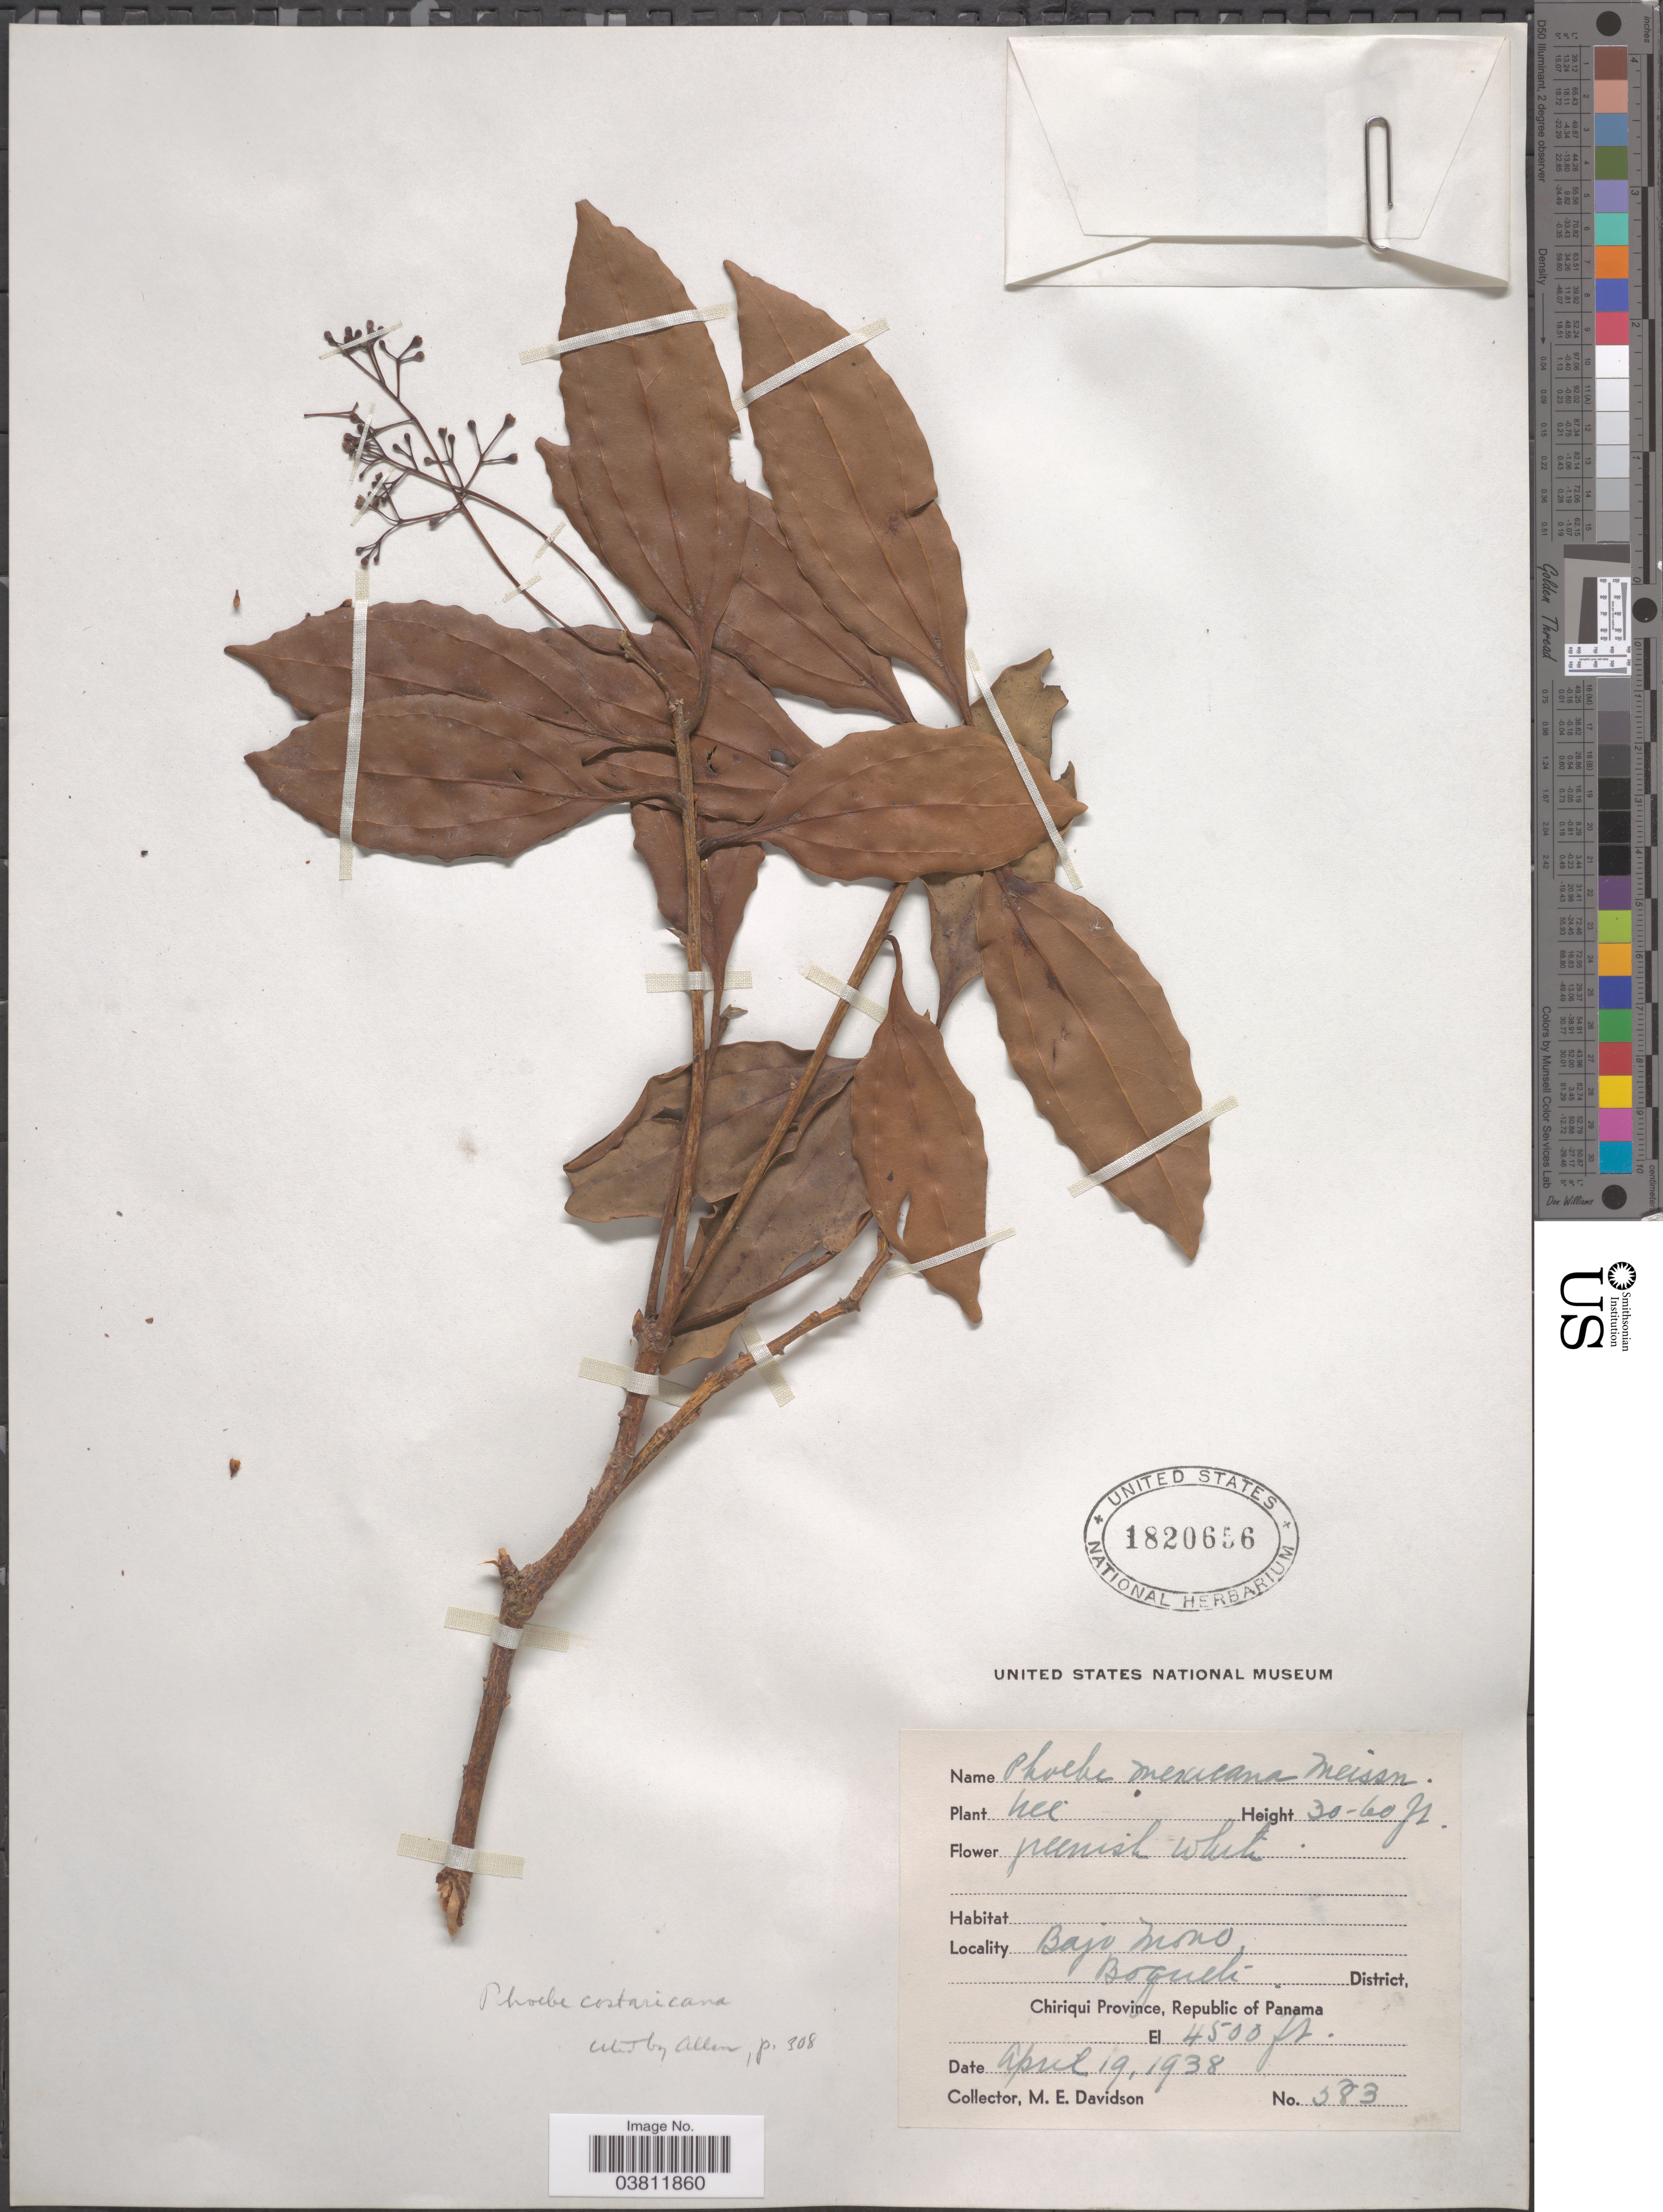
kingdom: Plantae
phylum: Tracheophyta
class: Magnoliopsida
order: Laurales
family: Lauraceae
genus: Phoebe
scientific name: Phoebe costaricana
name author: Mez & Pittier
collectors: M. E. Davidson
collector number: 383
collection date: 1938-04-19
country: Panama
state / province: Chiriqui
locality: Bajo Mono, Boquelí District.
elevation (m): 1372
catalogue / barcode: US 1820656